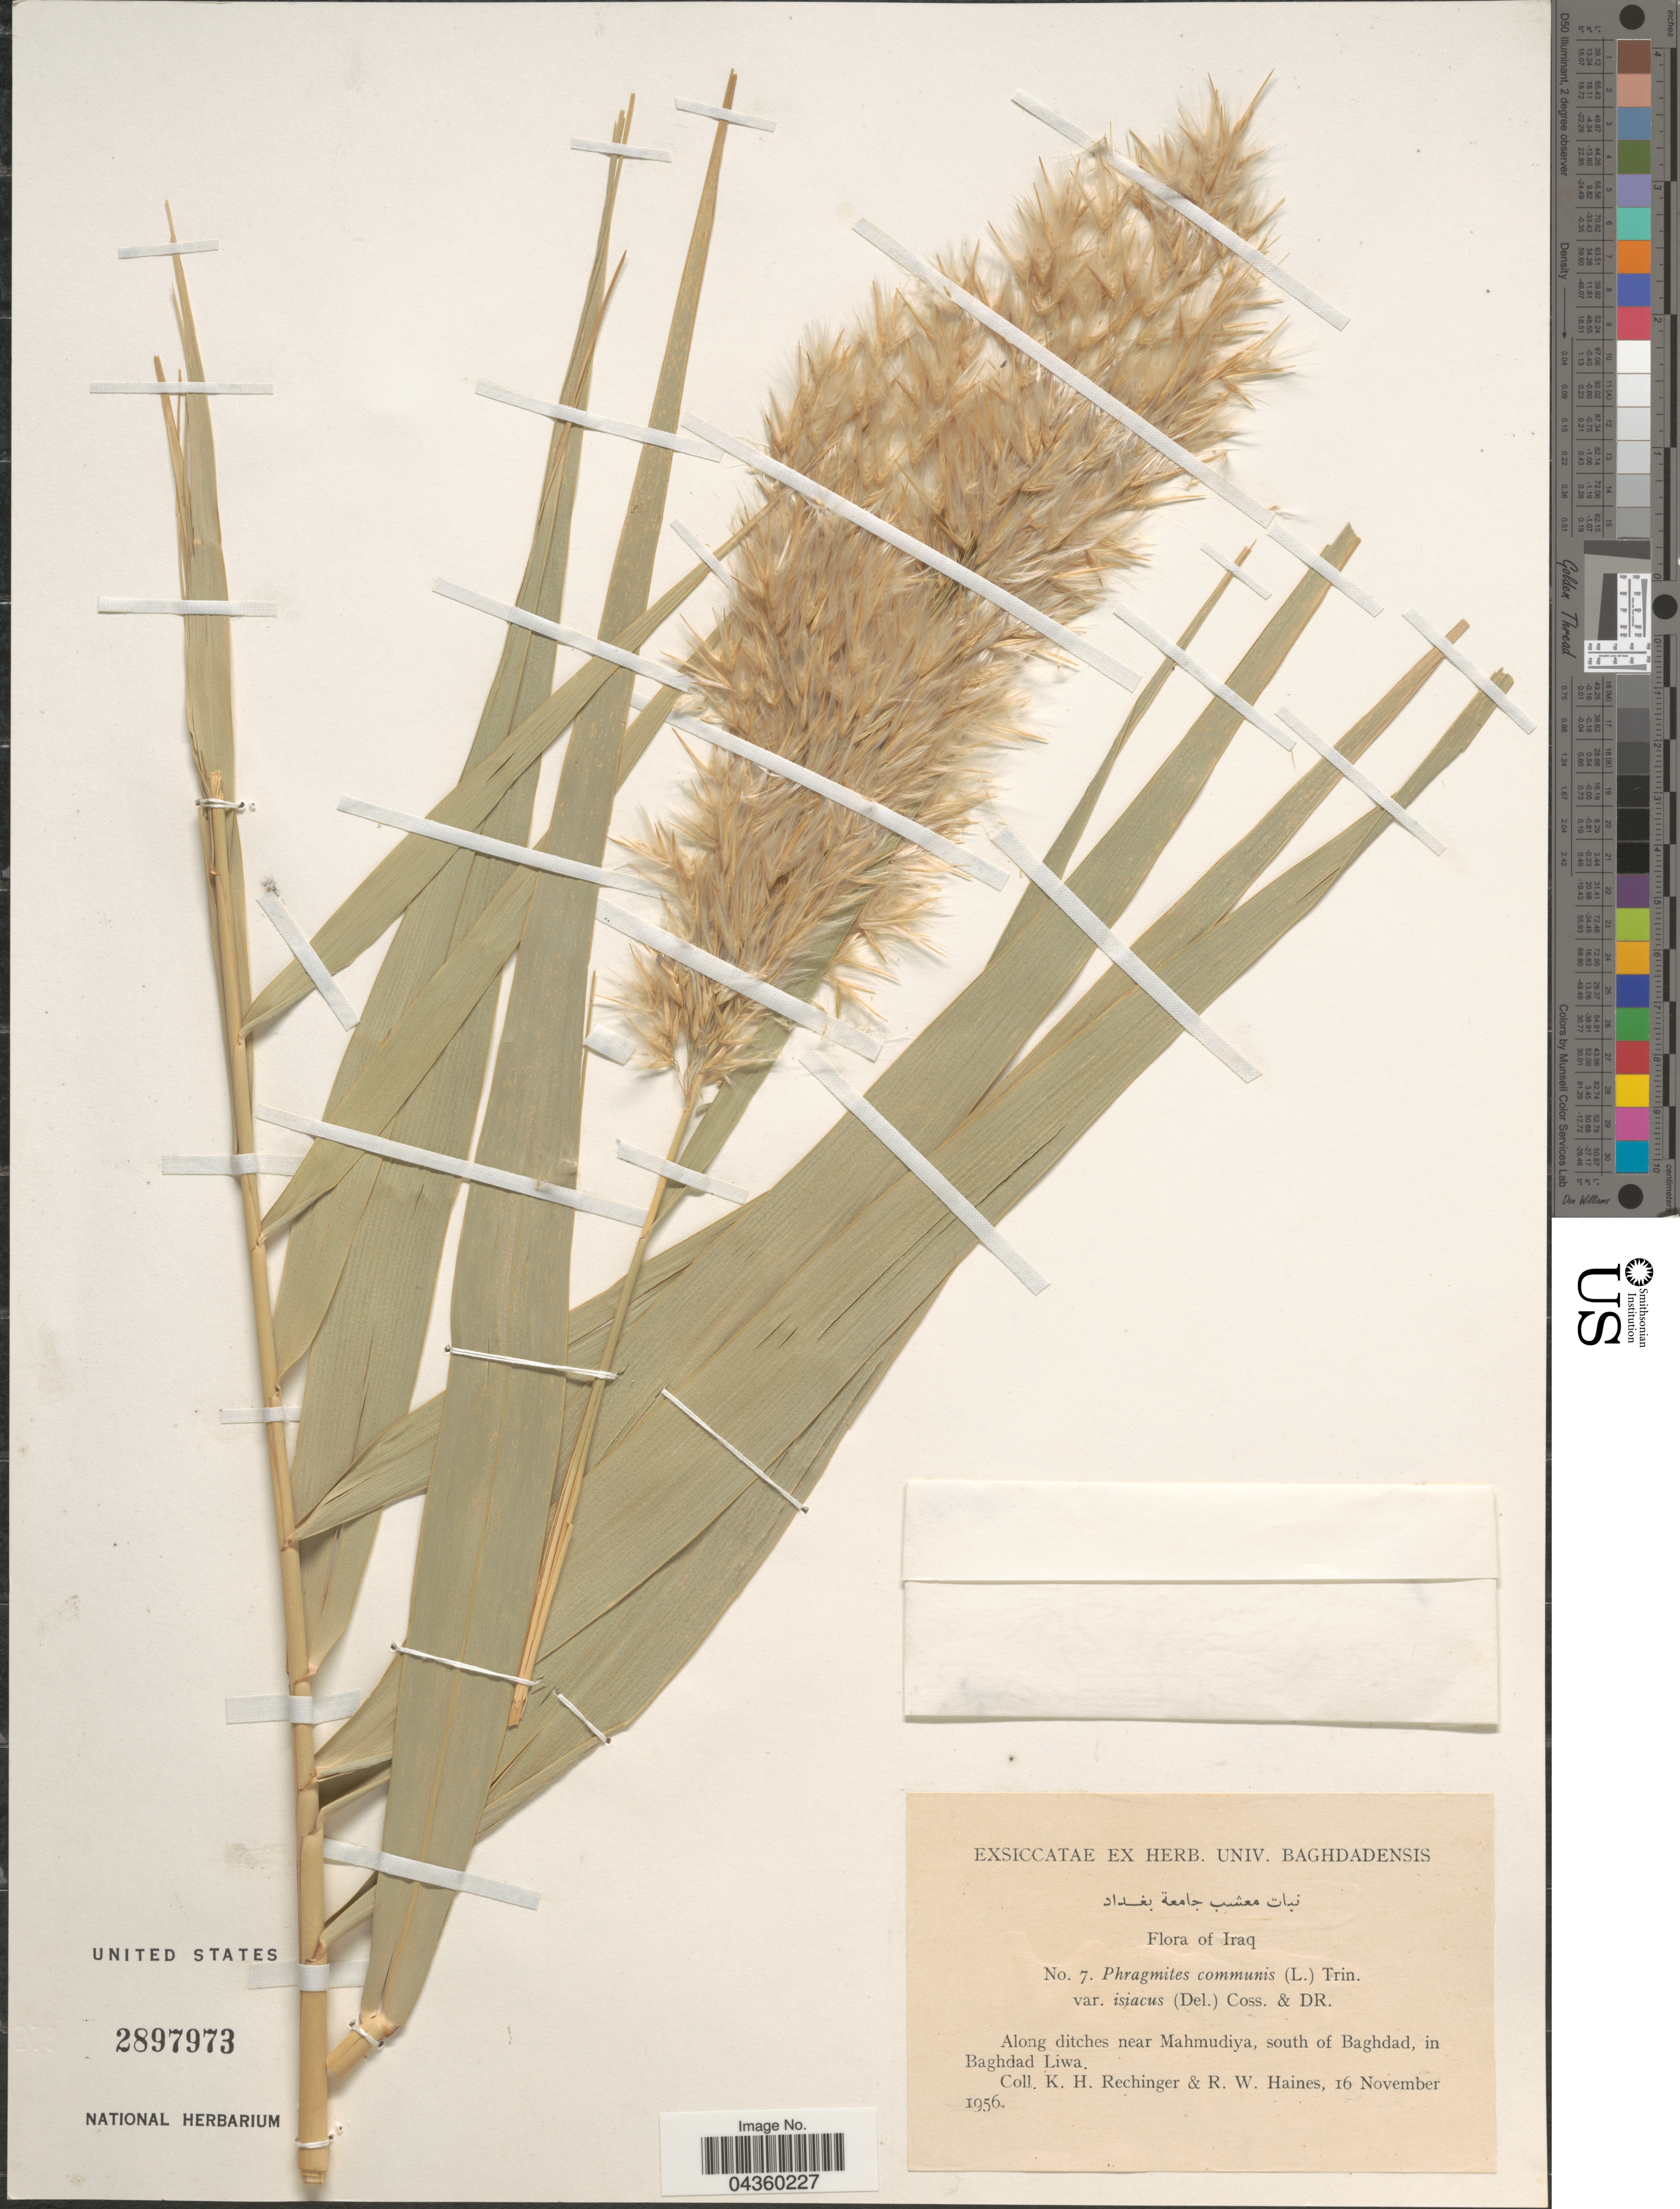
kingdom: Plantae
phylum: Tracheophyta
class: Liliopsida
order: Poales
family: Poaceae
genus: Phragmites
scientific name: Phragmites australis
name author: (Cav.) Trin. ex Steud.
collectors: K. H. Rechinger & R. W. Haines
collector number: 7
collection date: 1956-11-16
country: Iraq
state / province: Baghdad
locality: Along ditches near Mahmudiya, south of Baghdad, in Baghdad Liwa.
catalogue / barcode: US 2897973